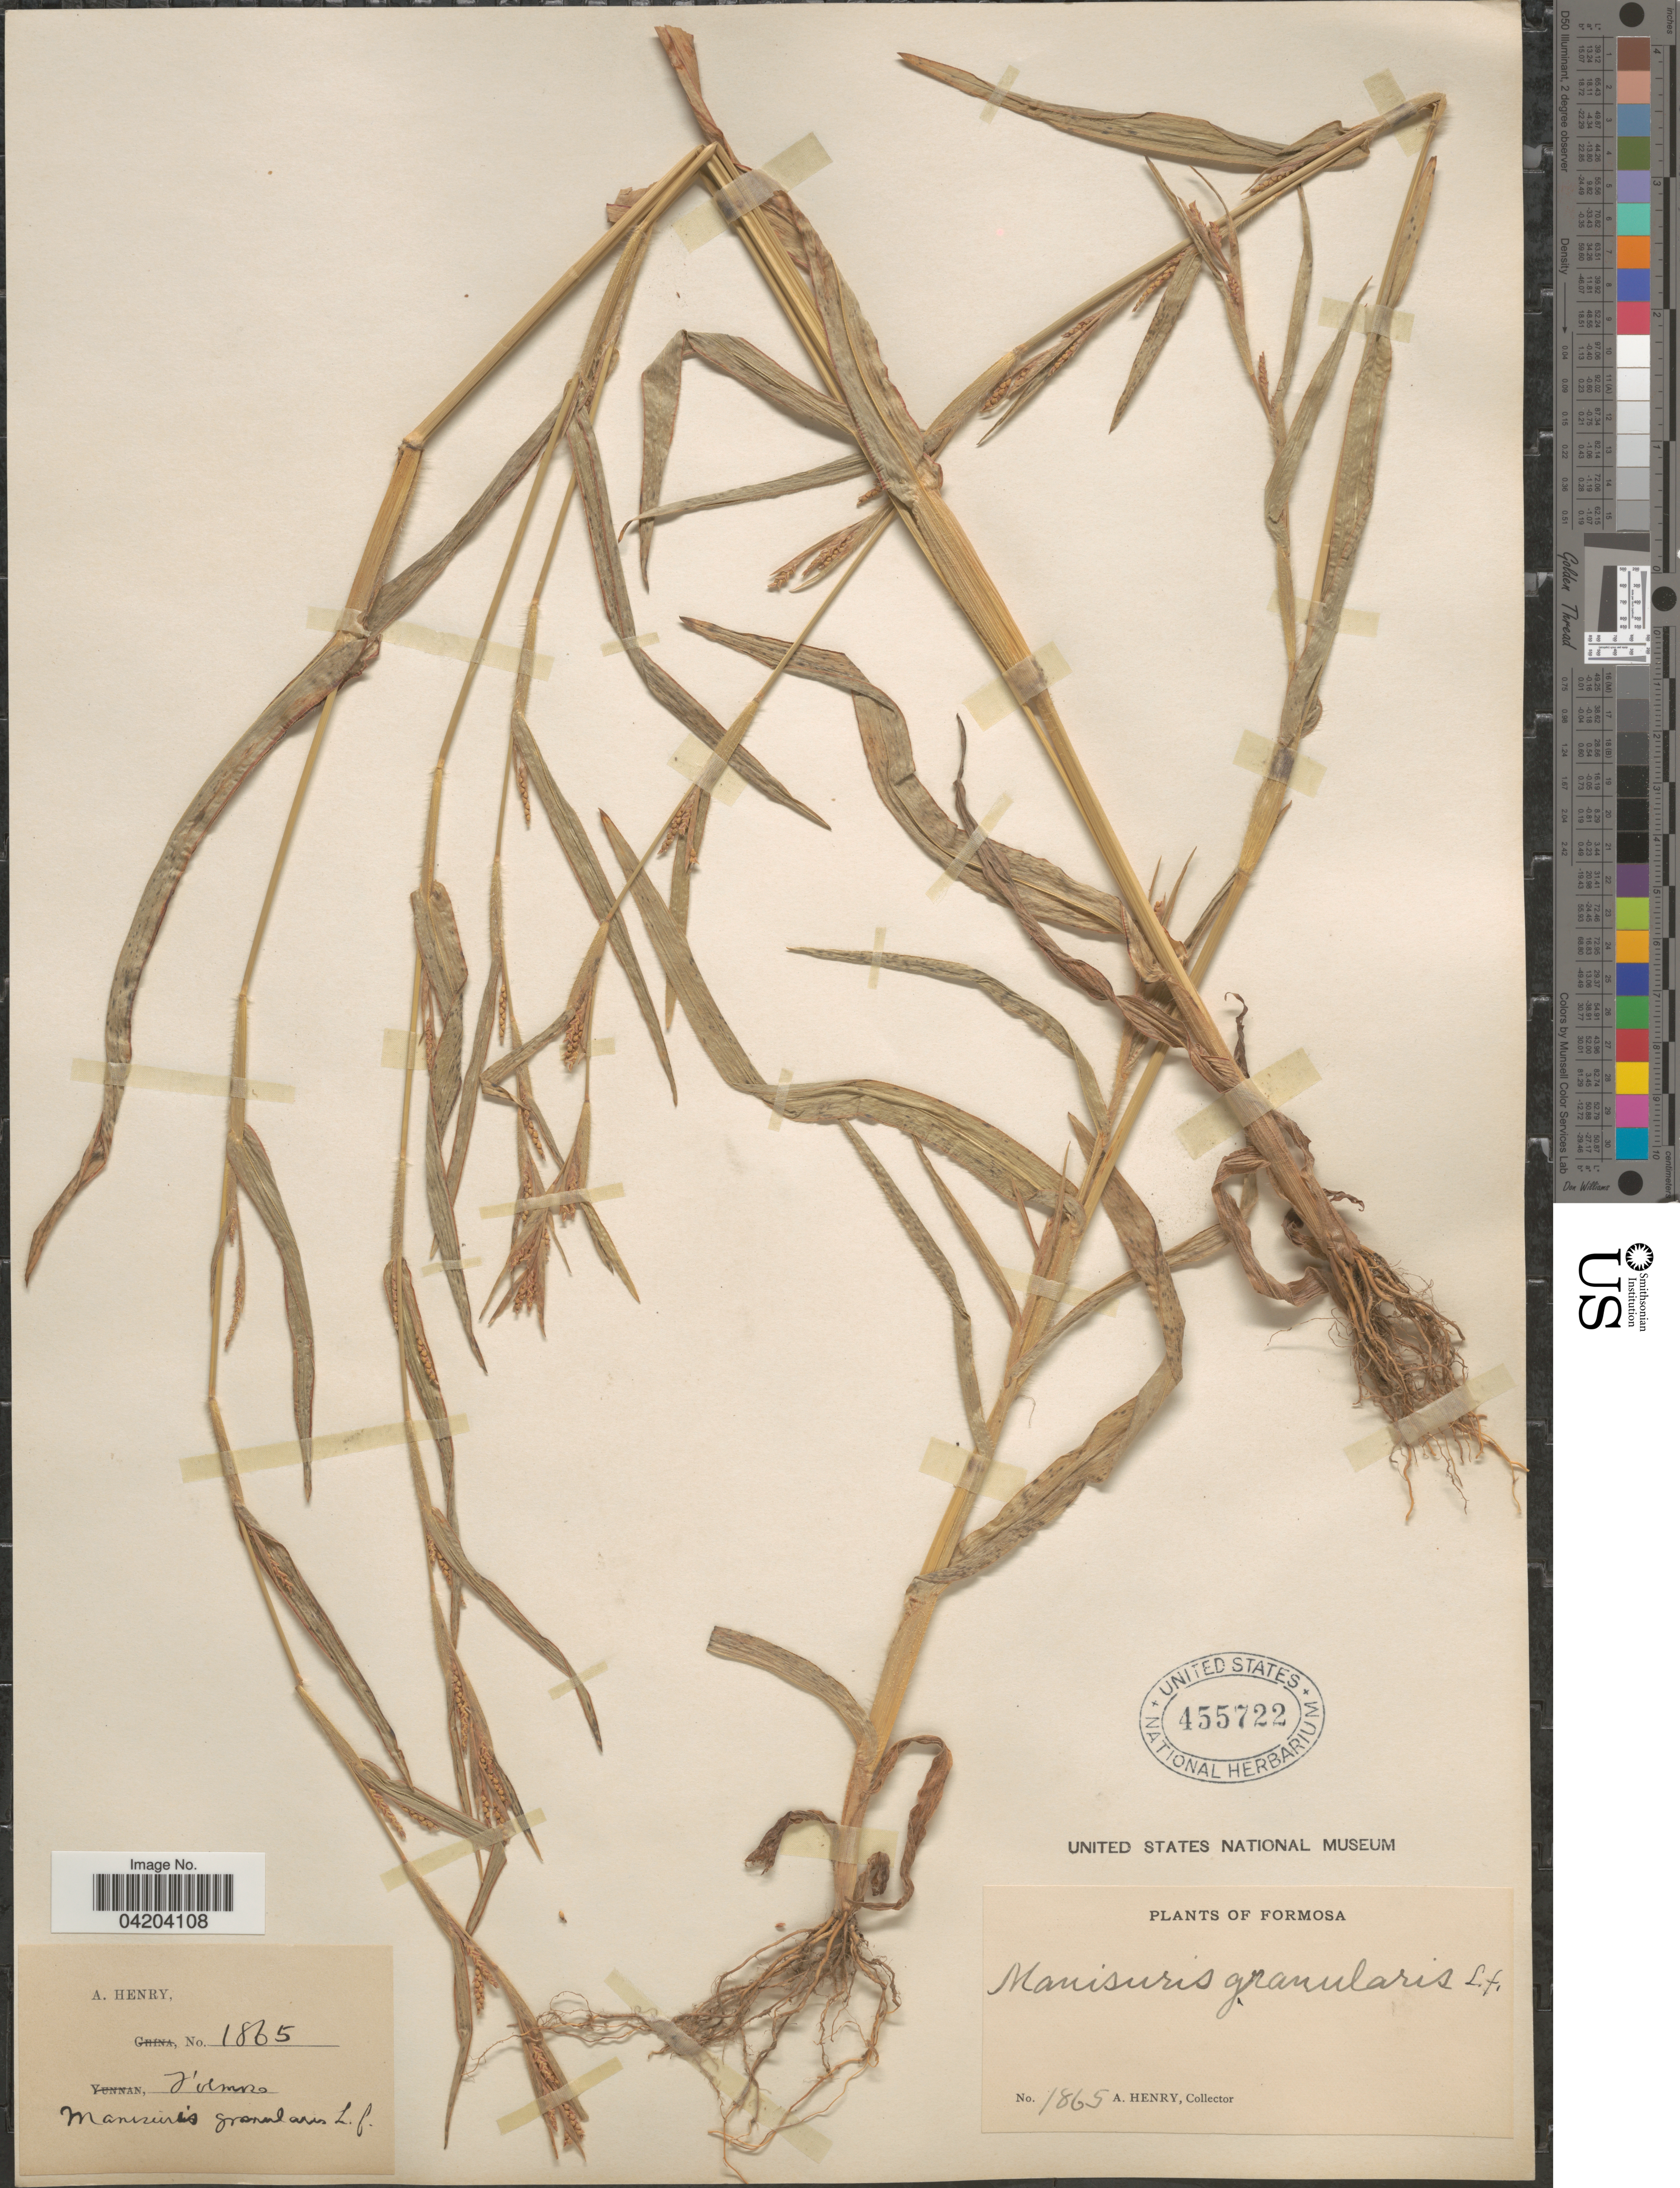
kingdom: Plantae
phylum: Tracheophyta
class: Liliopsida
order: Poales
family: Poaceae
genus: Mnesithea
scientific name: Mnesithea granularis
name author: (L.) de Koning & Sosef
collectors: A. Henry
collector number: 1865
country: Taiwan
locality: Formosa.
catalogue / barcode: US 455722